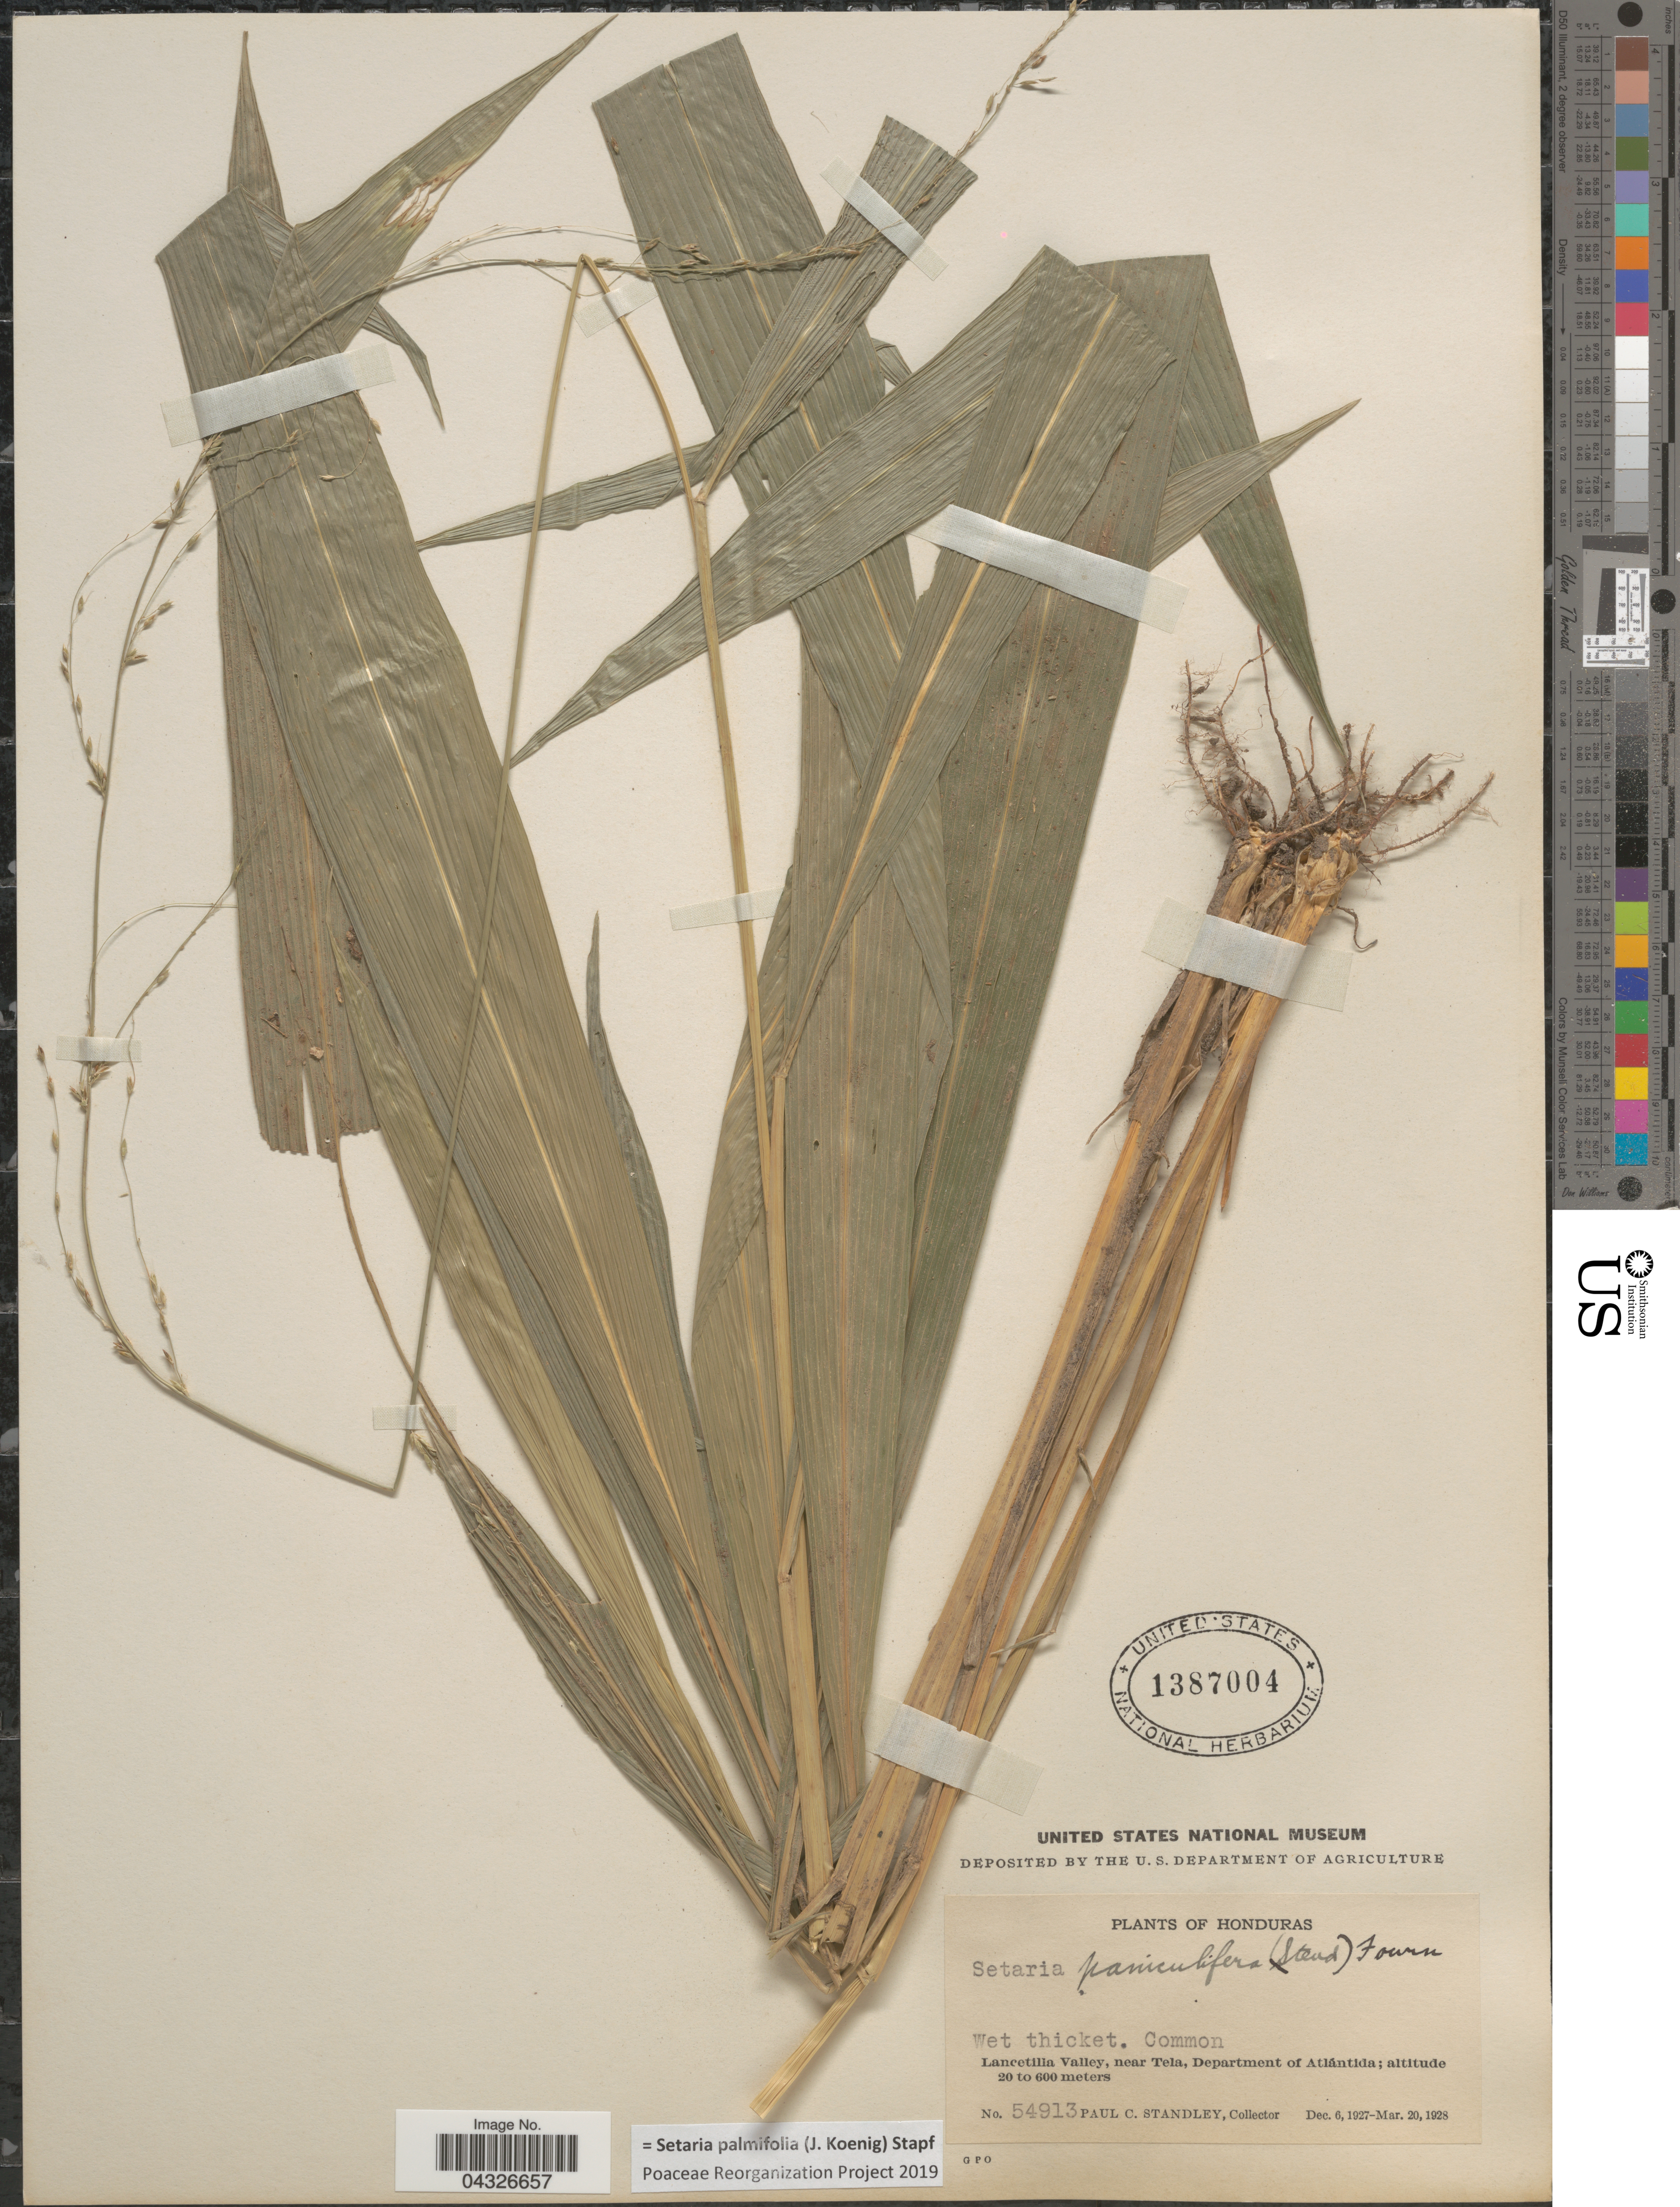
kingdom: Plantae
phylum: Tracheophyta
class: Liliopsida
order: Poales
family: Poaceae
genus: Setaria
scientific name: Setaria palmifolia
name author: (J. Koenig) Stapf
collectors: P. C. Standley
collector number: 54913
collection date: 1927-12-06/1928-03-20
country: Honduras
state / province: Atlantida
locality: Lancetilla Valley, near Tela, Department of Atlántida.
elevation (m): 20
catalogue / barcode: US 1387004